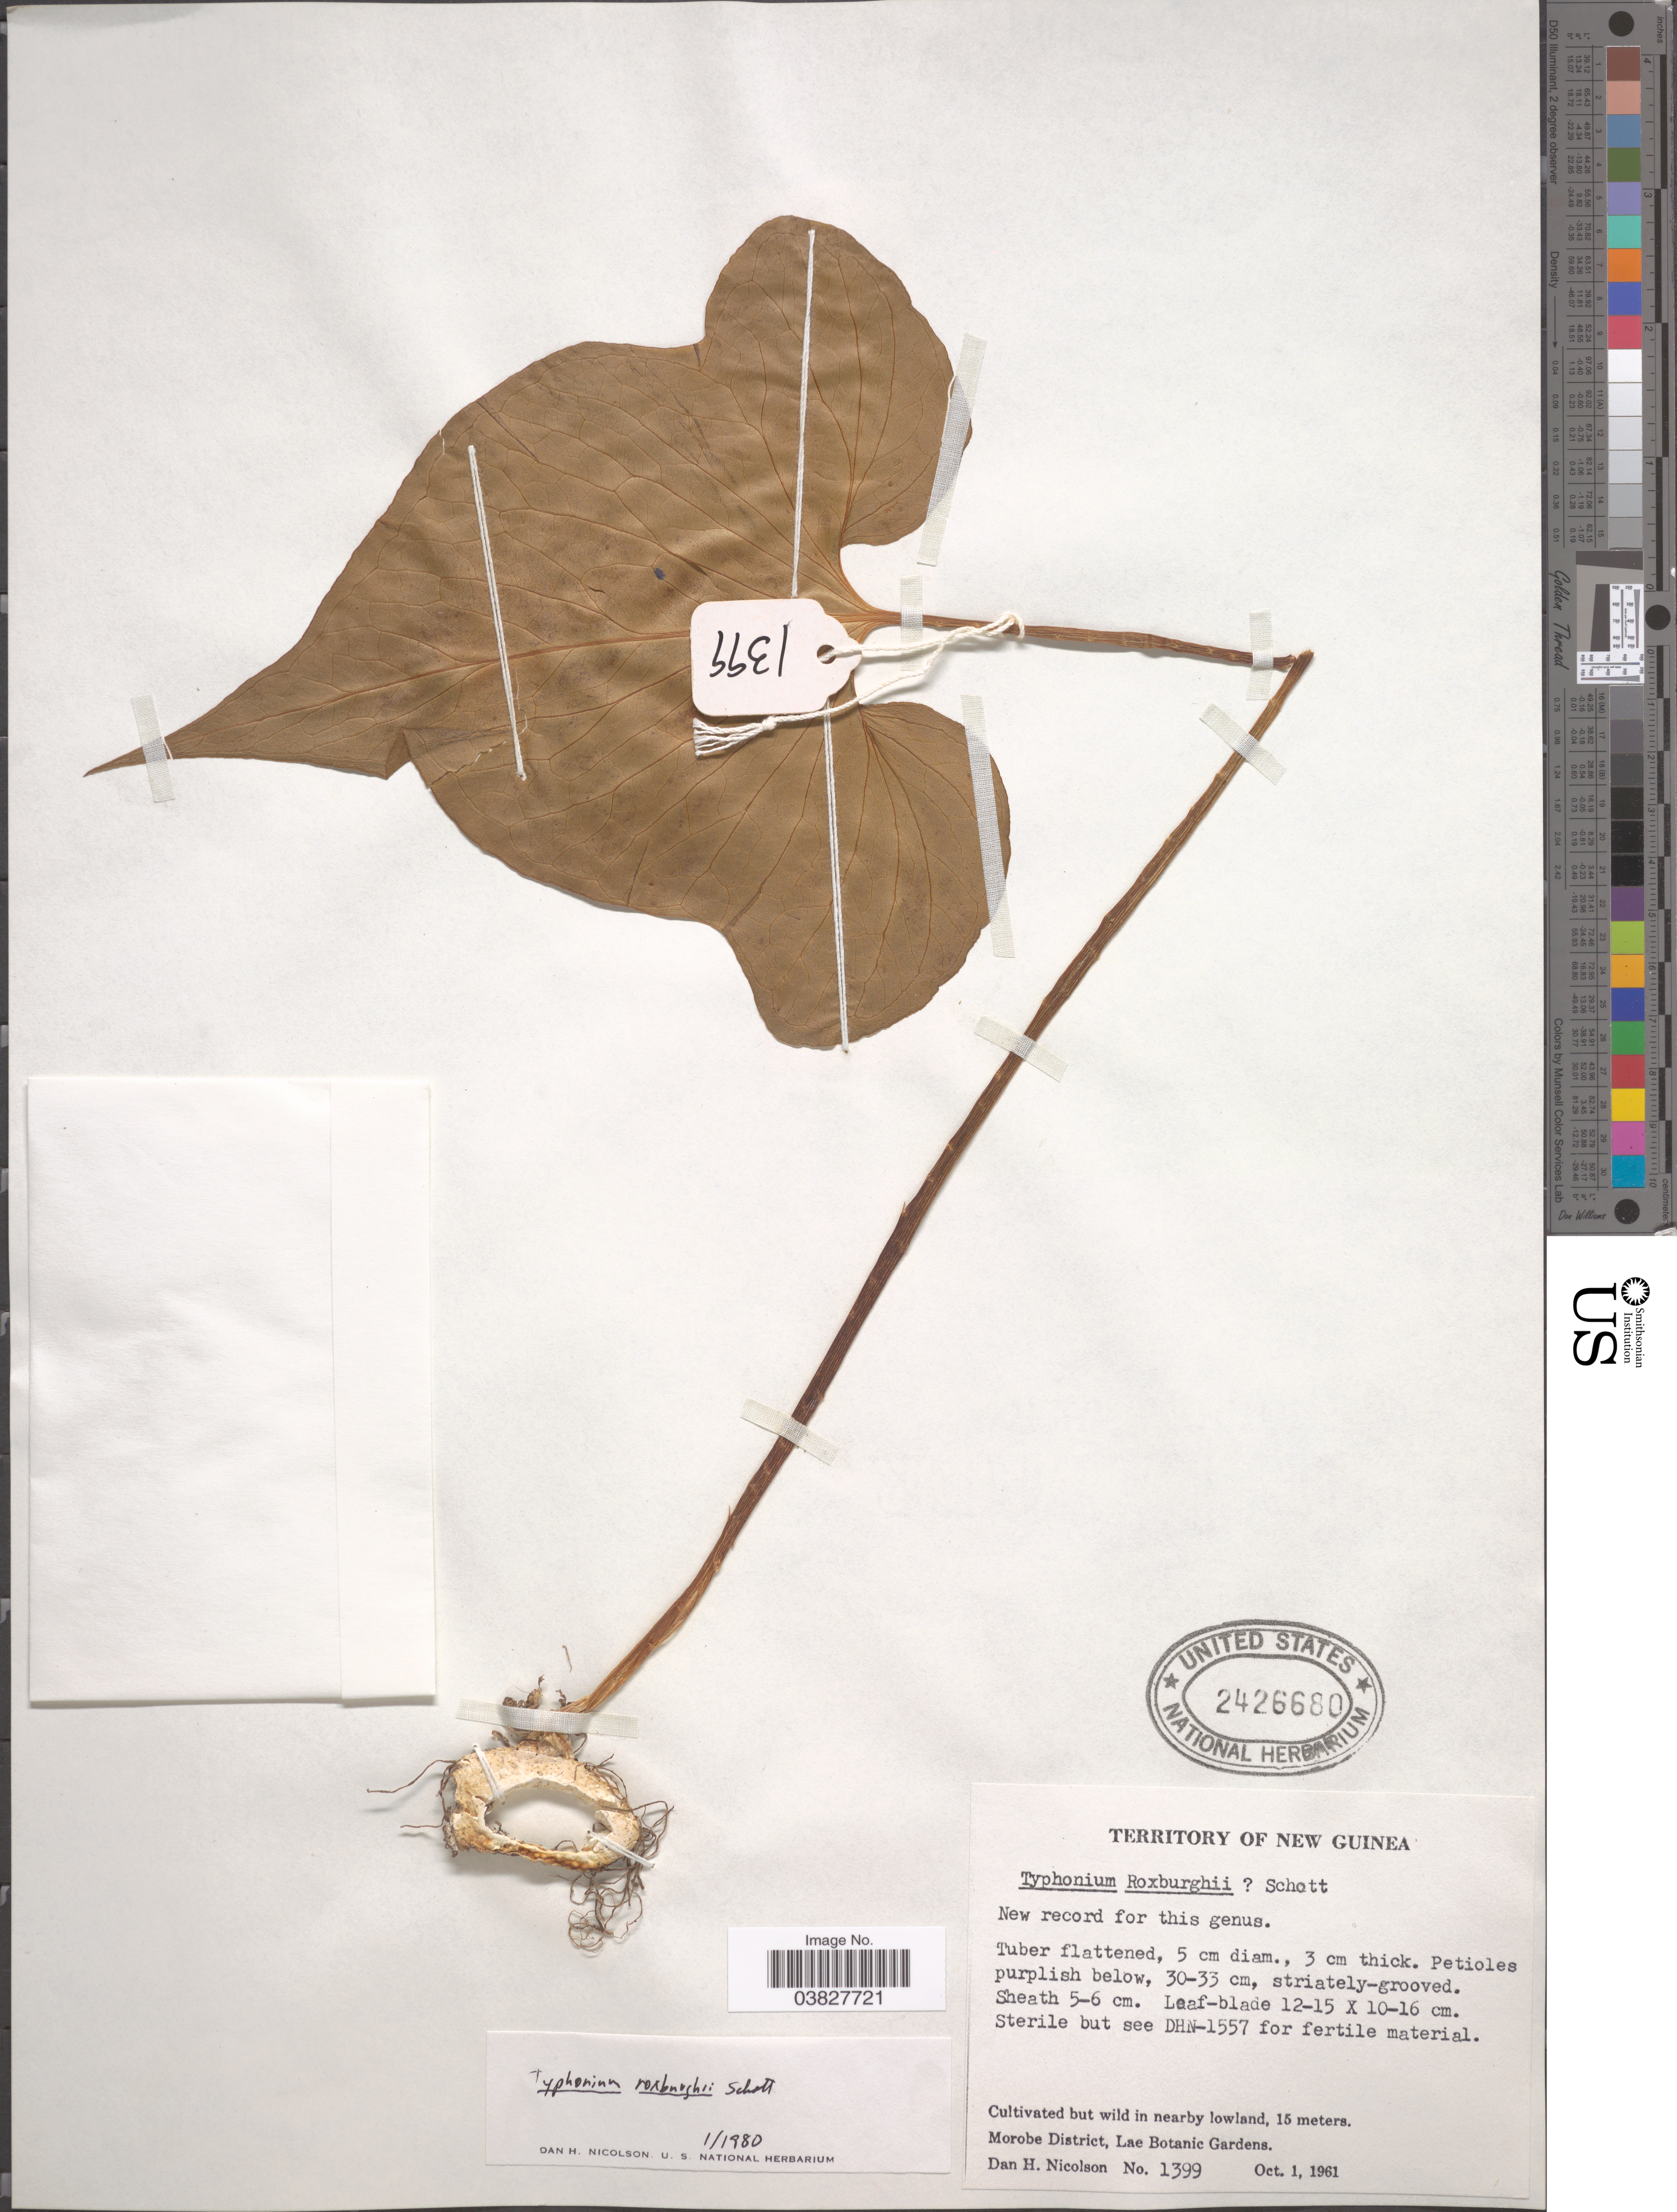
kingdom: Plantae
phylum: Tracheophyta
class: Liliopsida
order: Alismatales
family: Araceae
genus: Typhonium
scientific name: Typhonium roxburghii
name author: Schott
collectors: D. H. Nicolson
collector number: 1399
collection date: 1961-10-01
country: Papua New Guinea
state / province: Morobe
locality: Territory of New Guinea. In nearby lowland. Morobe District, Lae Botanic Gardens.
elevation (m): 15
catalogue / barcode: US 2426680